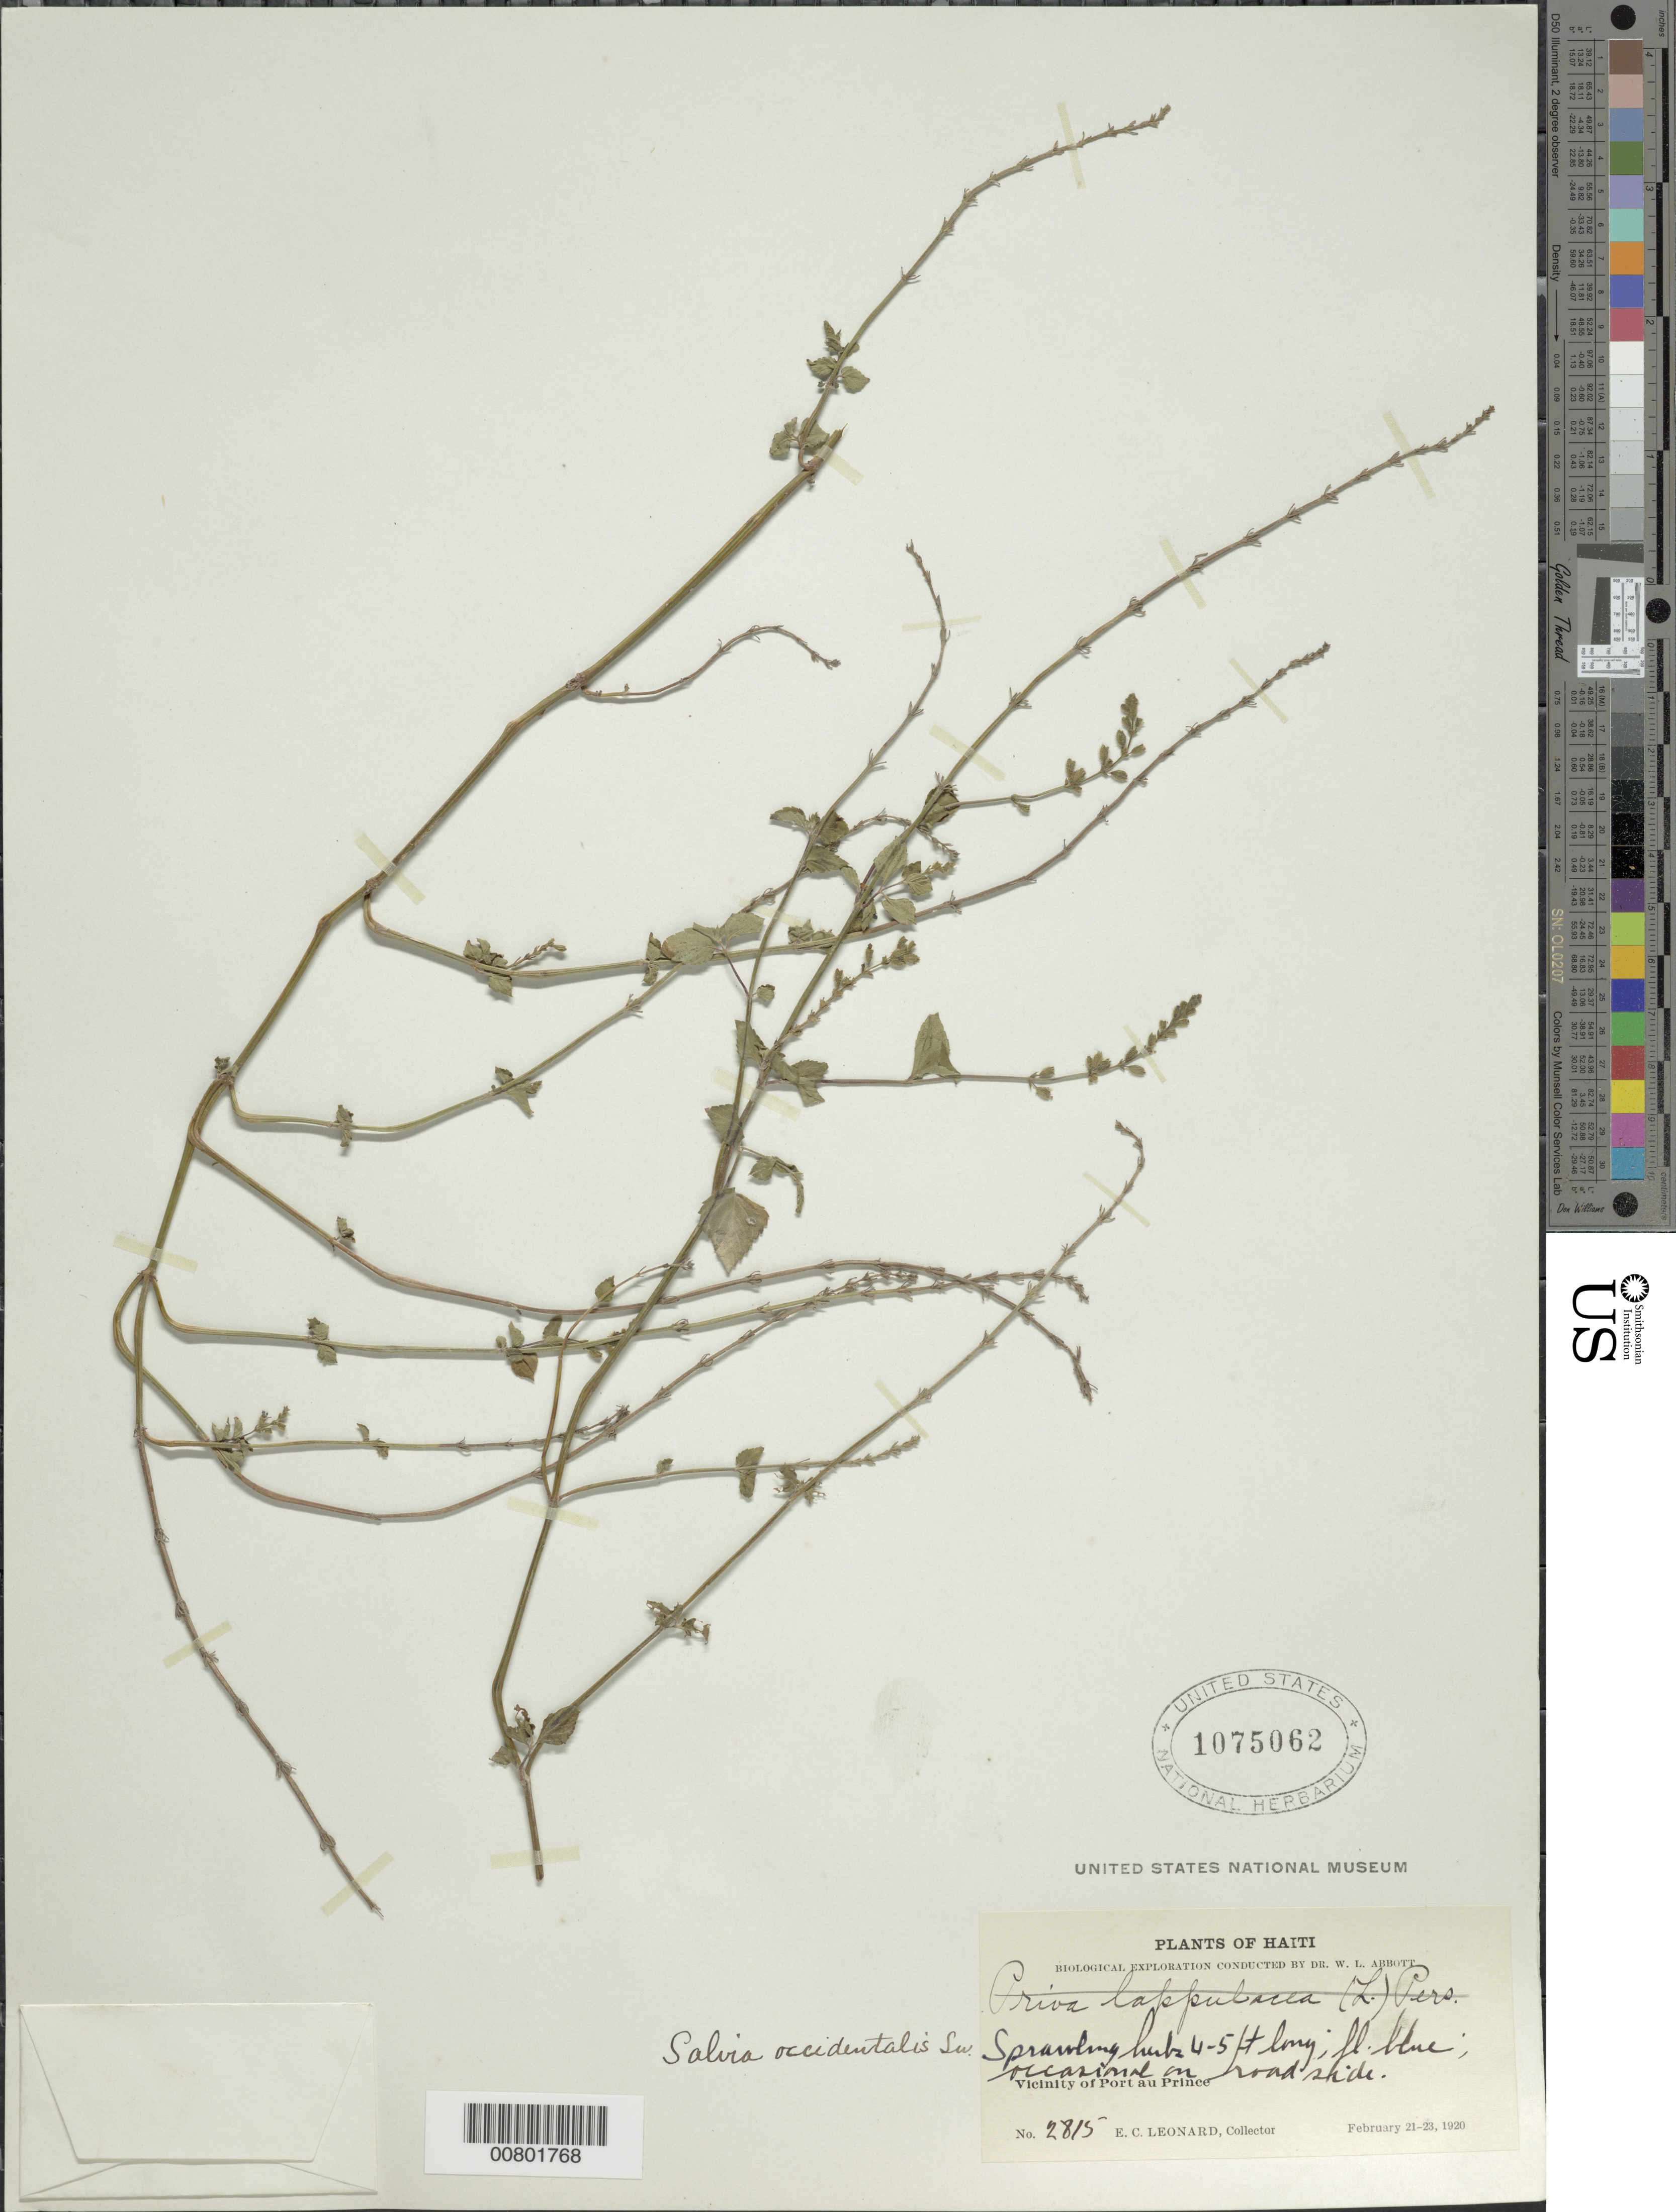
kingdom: Plantae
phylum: Tracheophyta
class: Magnoliopsida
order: Lamiales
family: Lamiaceae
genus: Salvia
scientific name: Salvia occidentalis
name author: Sw.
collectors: E. C. Leonard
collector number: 2815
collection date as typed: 21 Feb 1920 to 23 Feb 1920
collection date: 1920-02-21/1920-02-23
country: Haiti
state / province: Ouest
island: Hispaniola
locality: Vicinity of Port au Prince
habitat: Roadside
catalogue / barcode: US 1075062